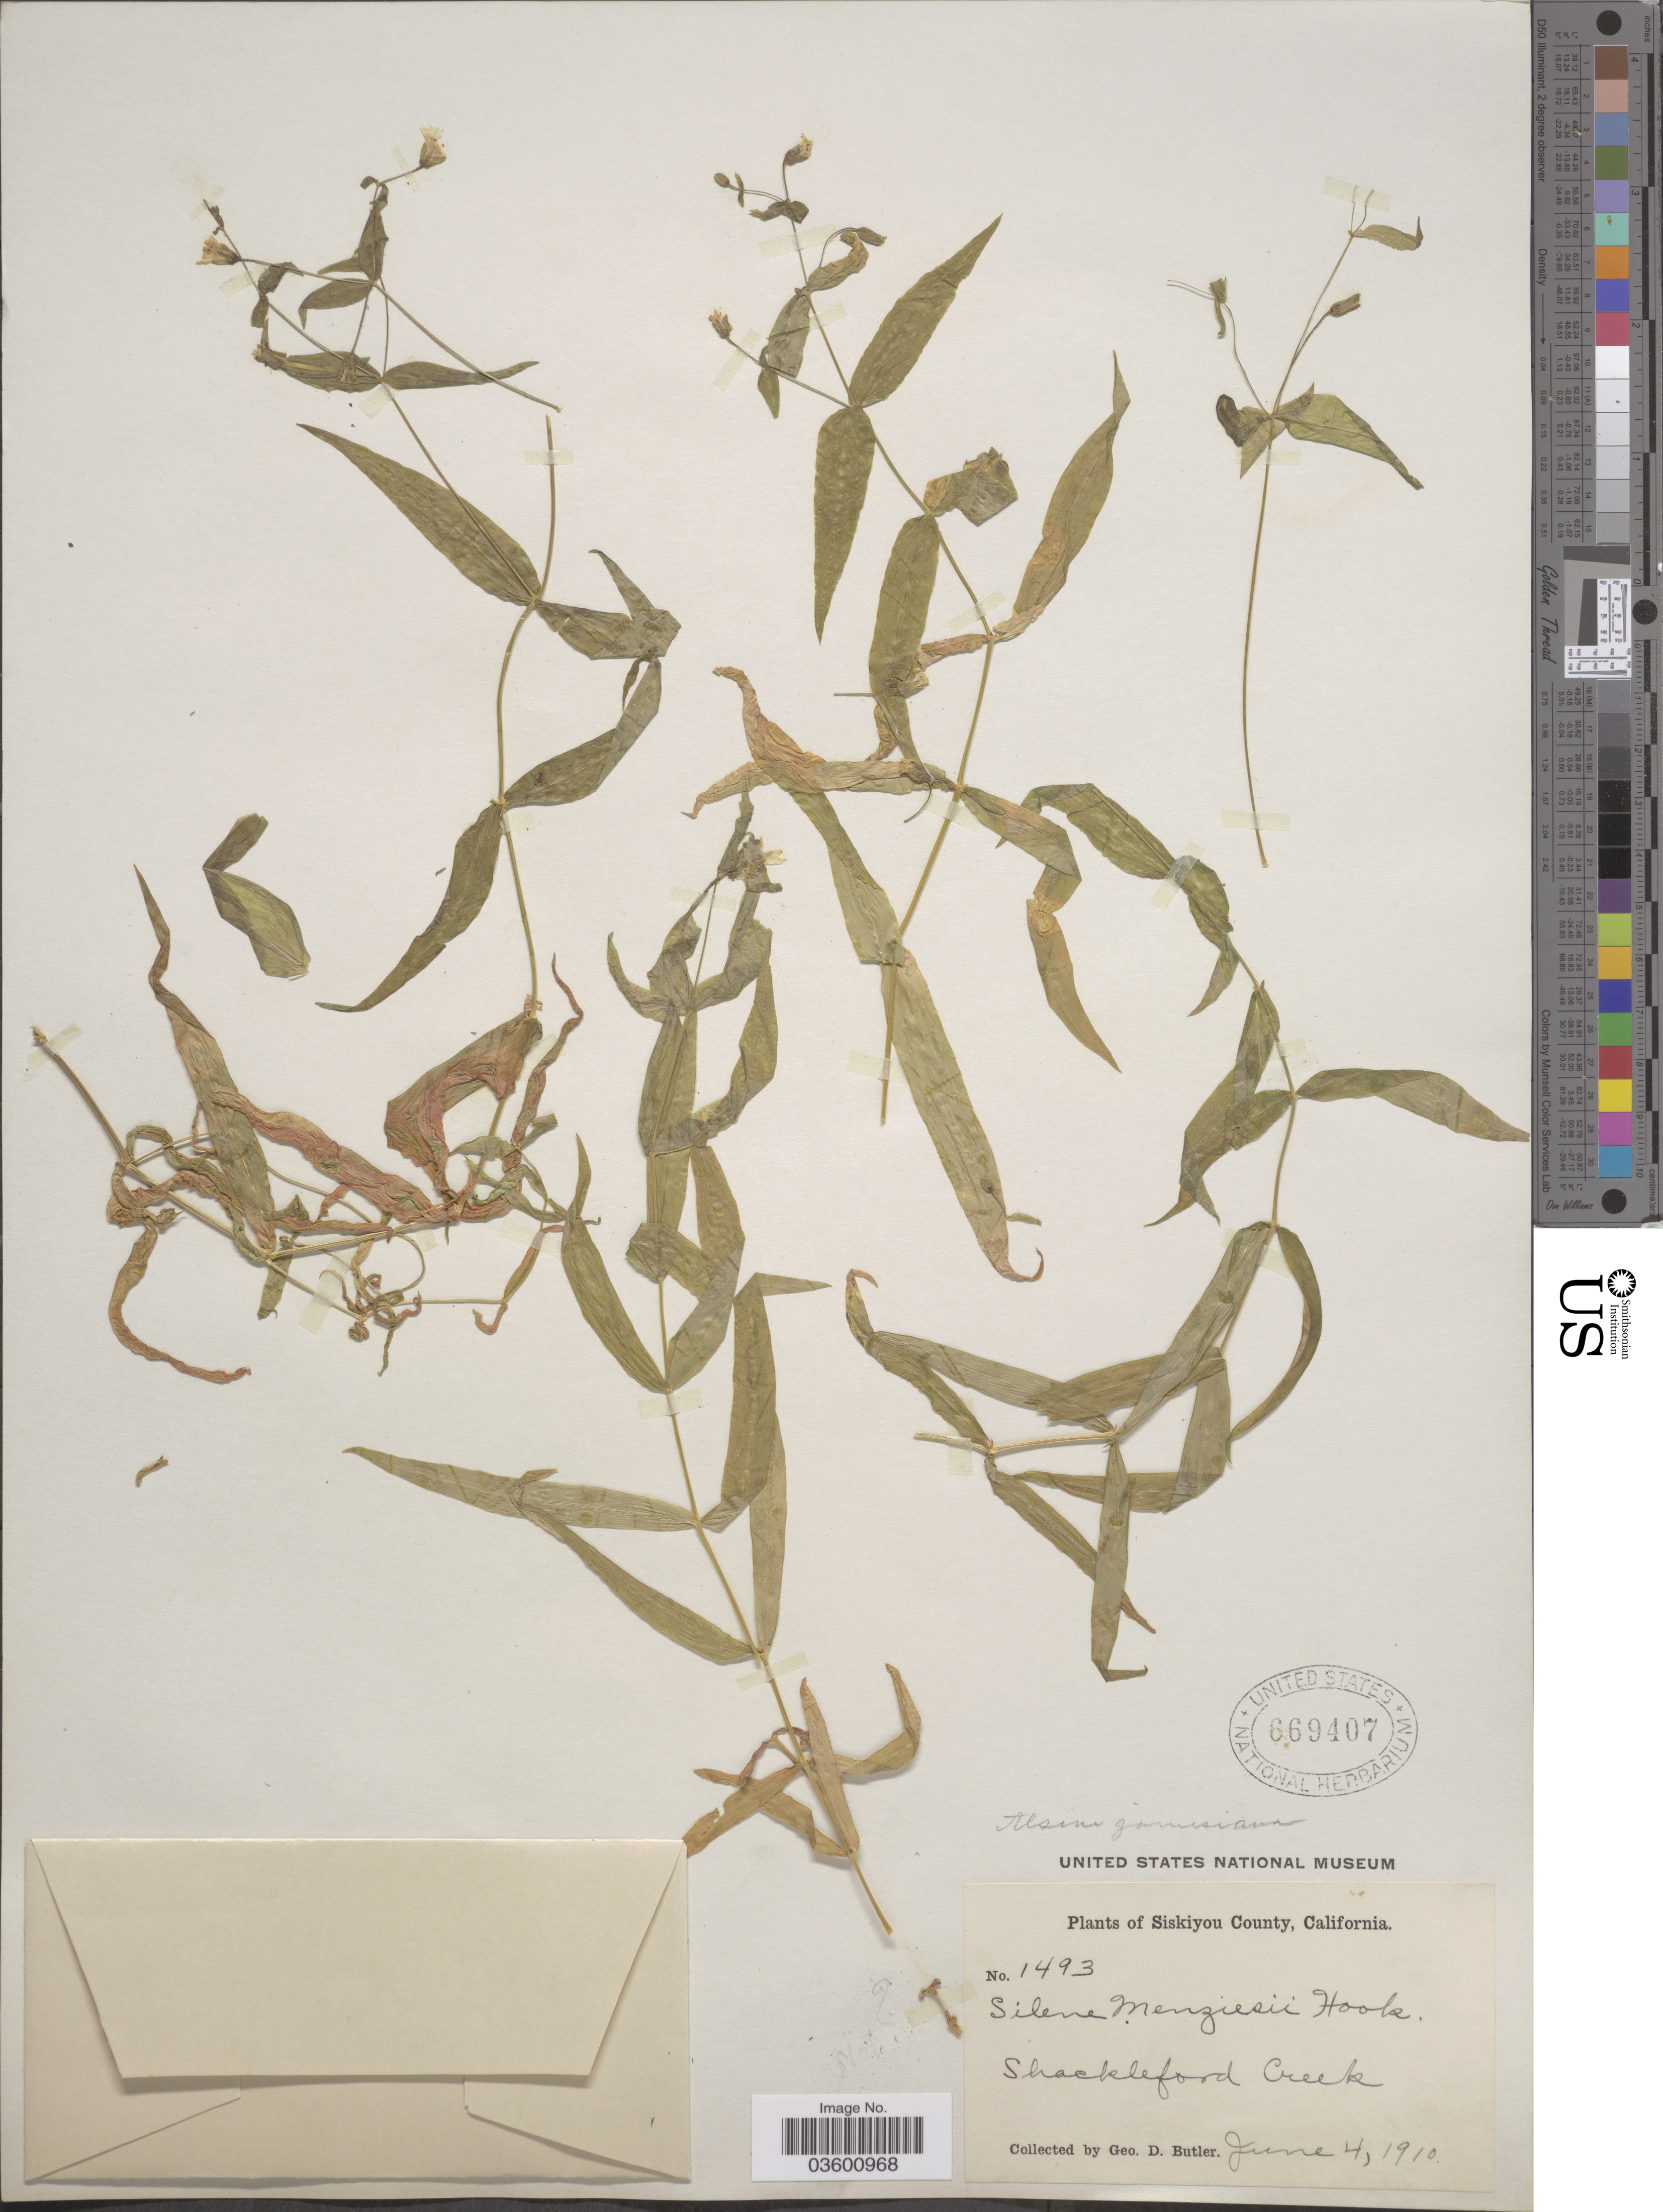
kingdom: Plantae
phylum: Tracheophyta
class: Magnoliopsida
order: Caryophyllales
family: Caryophyllaceae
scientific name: Torreyostellaria jamesiana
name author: (Torr.) Gang Yao et al.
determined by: Strong, M. T., (US), Smithsonian Institution - National Museum of Natural History (UNITED STATES)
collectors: G. D. Butler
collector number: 1493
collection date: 1910-06-04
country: United States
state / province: California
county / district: Siskiyou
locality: Siskiyou County. Shackleford Creek.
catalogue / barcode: US 669407